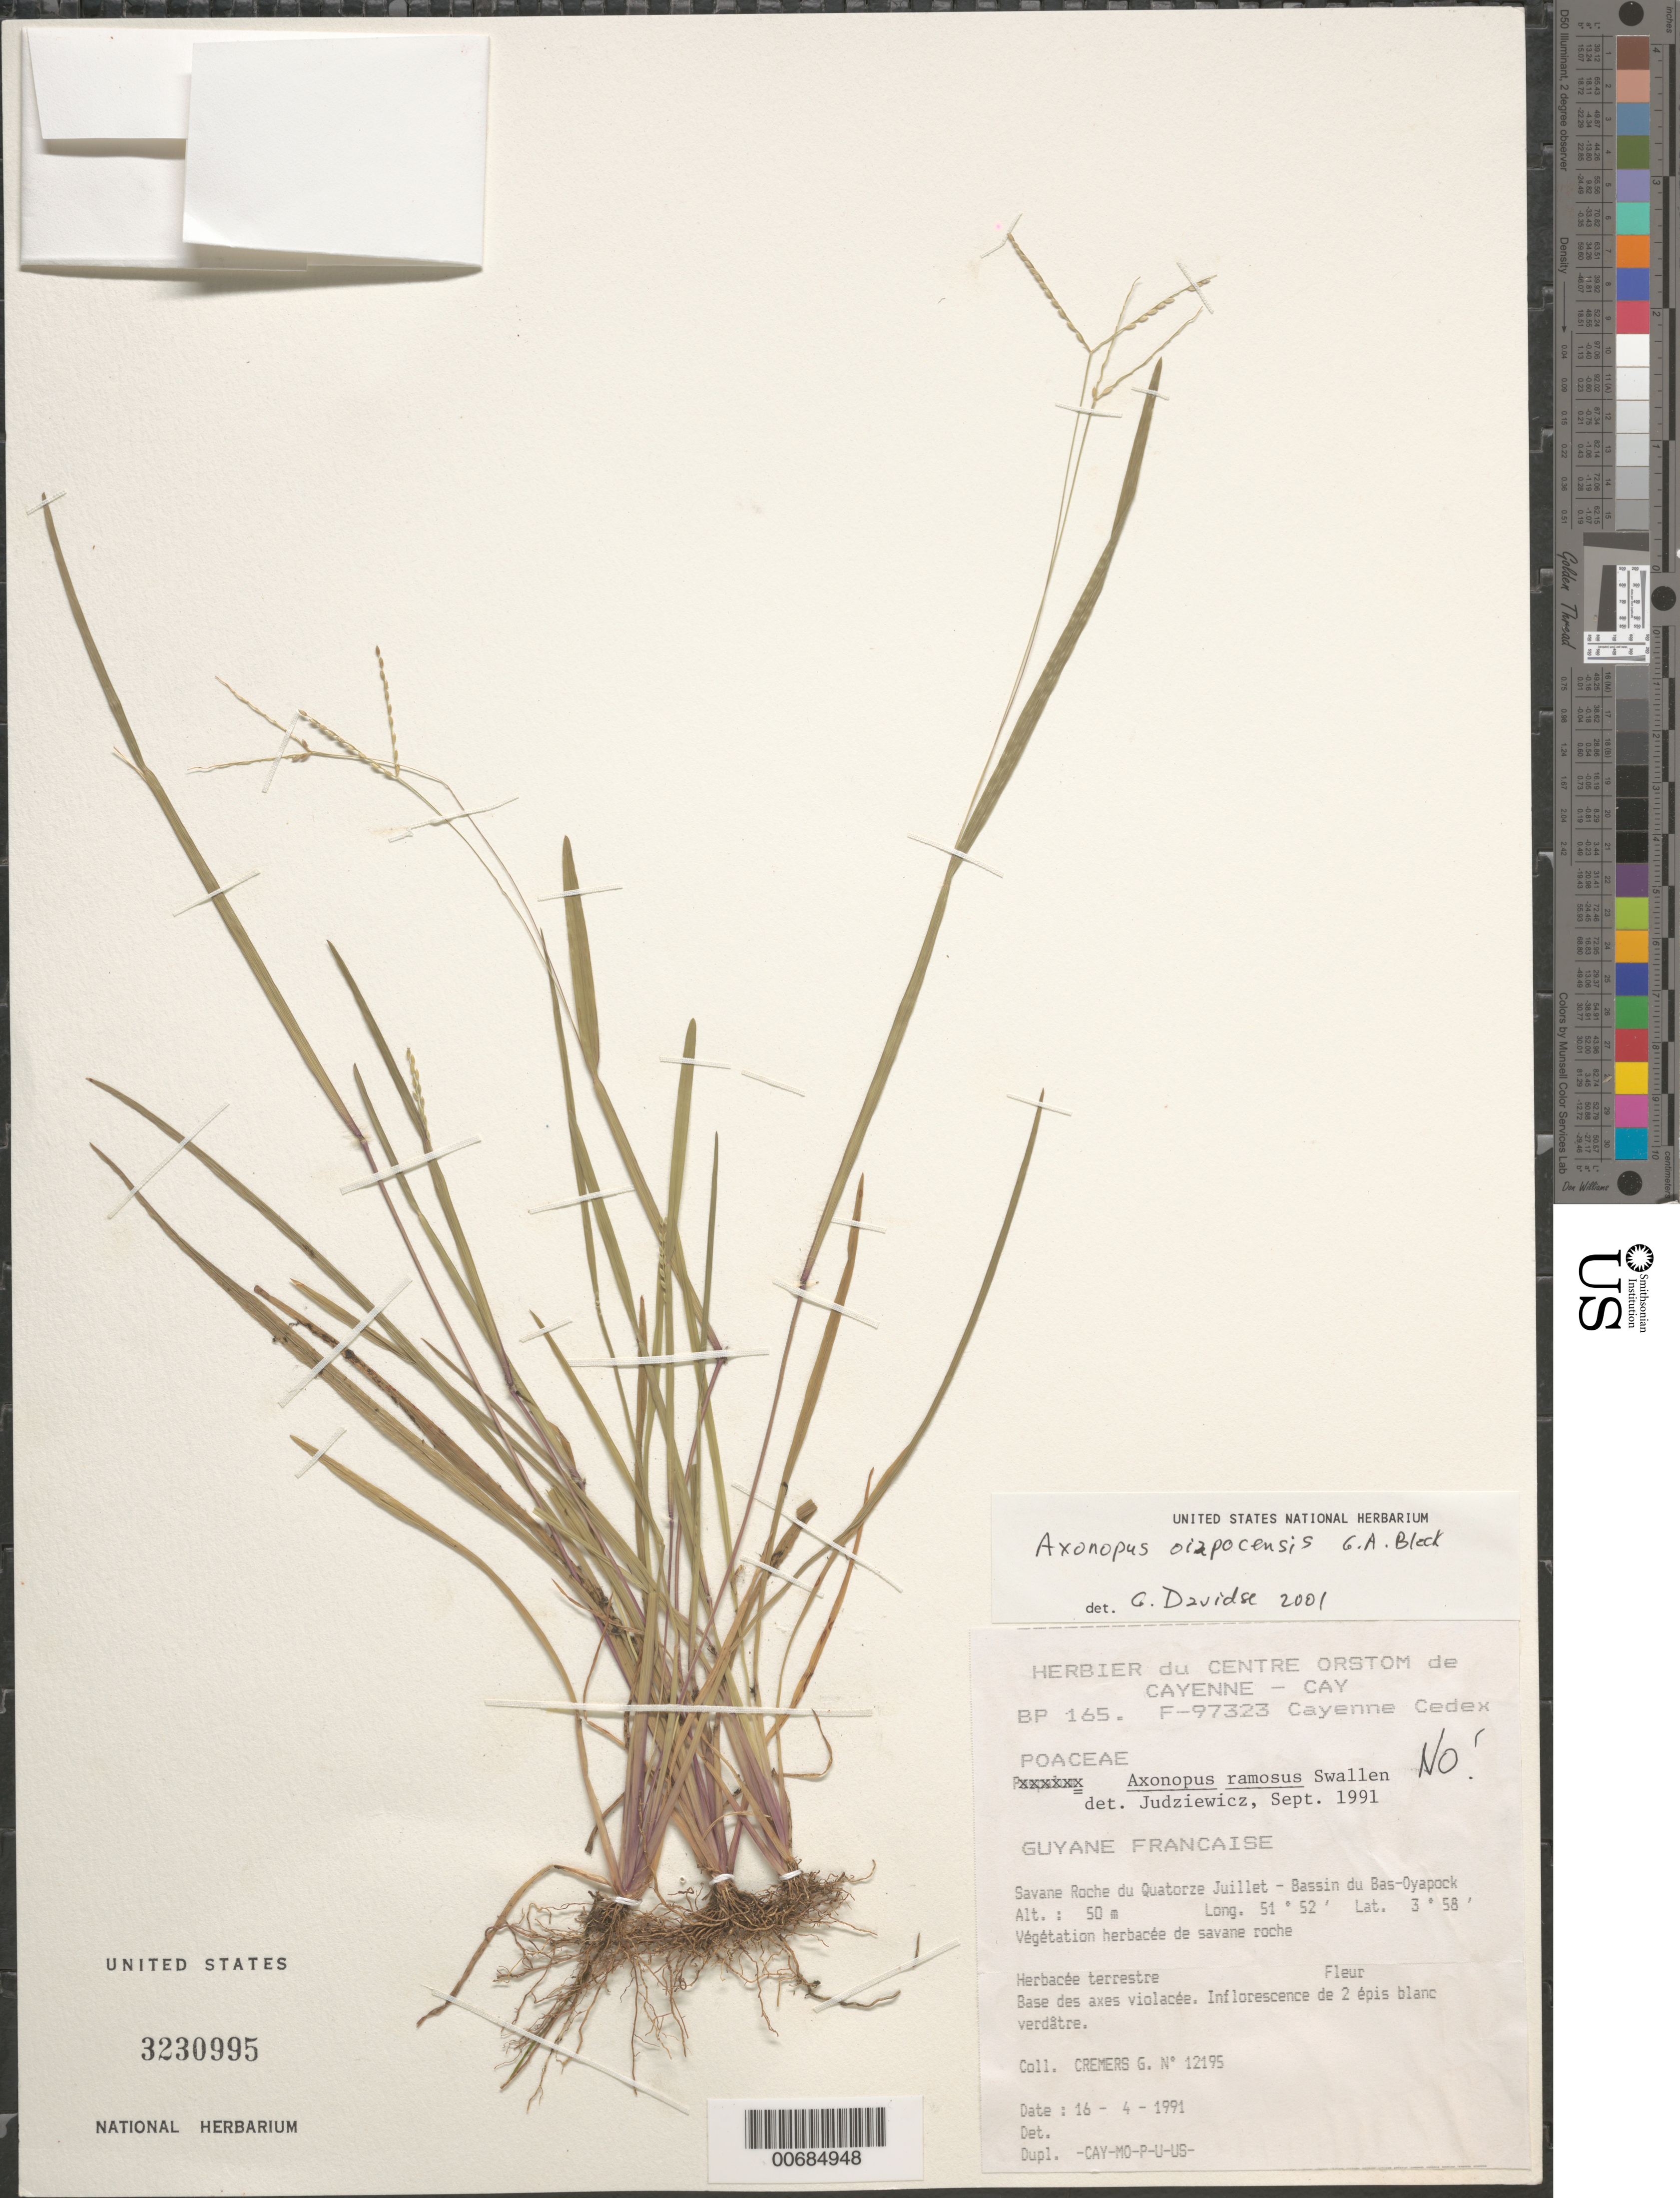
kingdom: Plantae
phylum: Tracheophyta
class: Liliopsida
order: Poales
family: Poaceae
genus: Axonopus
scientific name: Axonopus oiapocensis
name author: G.A. Black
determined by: Davidse, Gerrit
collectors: G. Cremers & S. Gautier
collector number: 12195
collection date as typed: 16-Apr-91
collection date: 1991-04-16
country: French Guiana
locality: Savane Roche du Quatorze Juillet, Bassin du Bas-Oyapock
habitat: Vegetation herbacée de savane roche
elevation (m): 50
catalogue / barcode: US 3230995